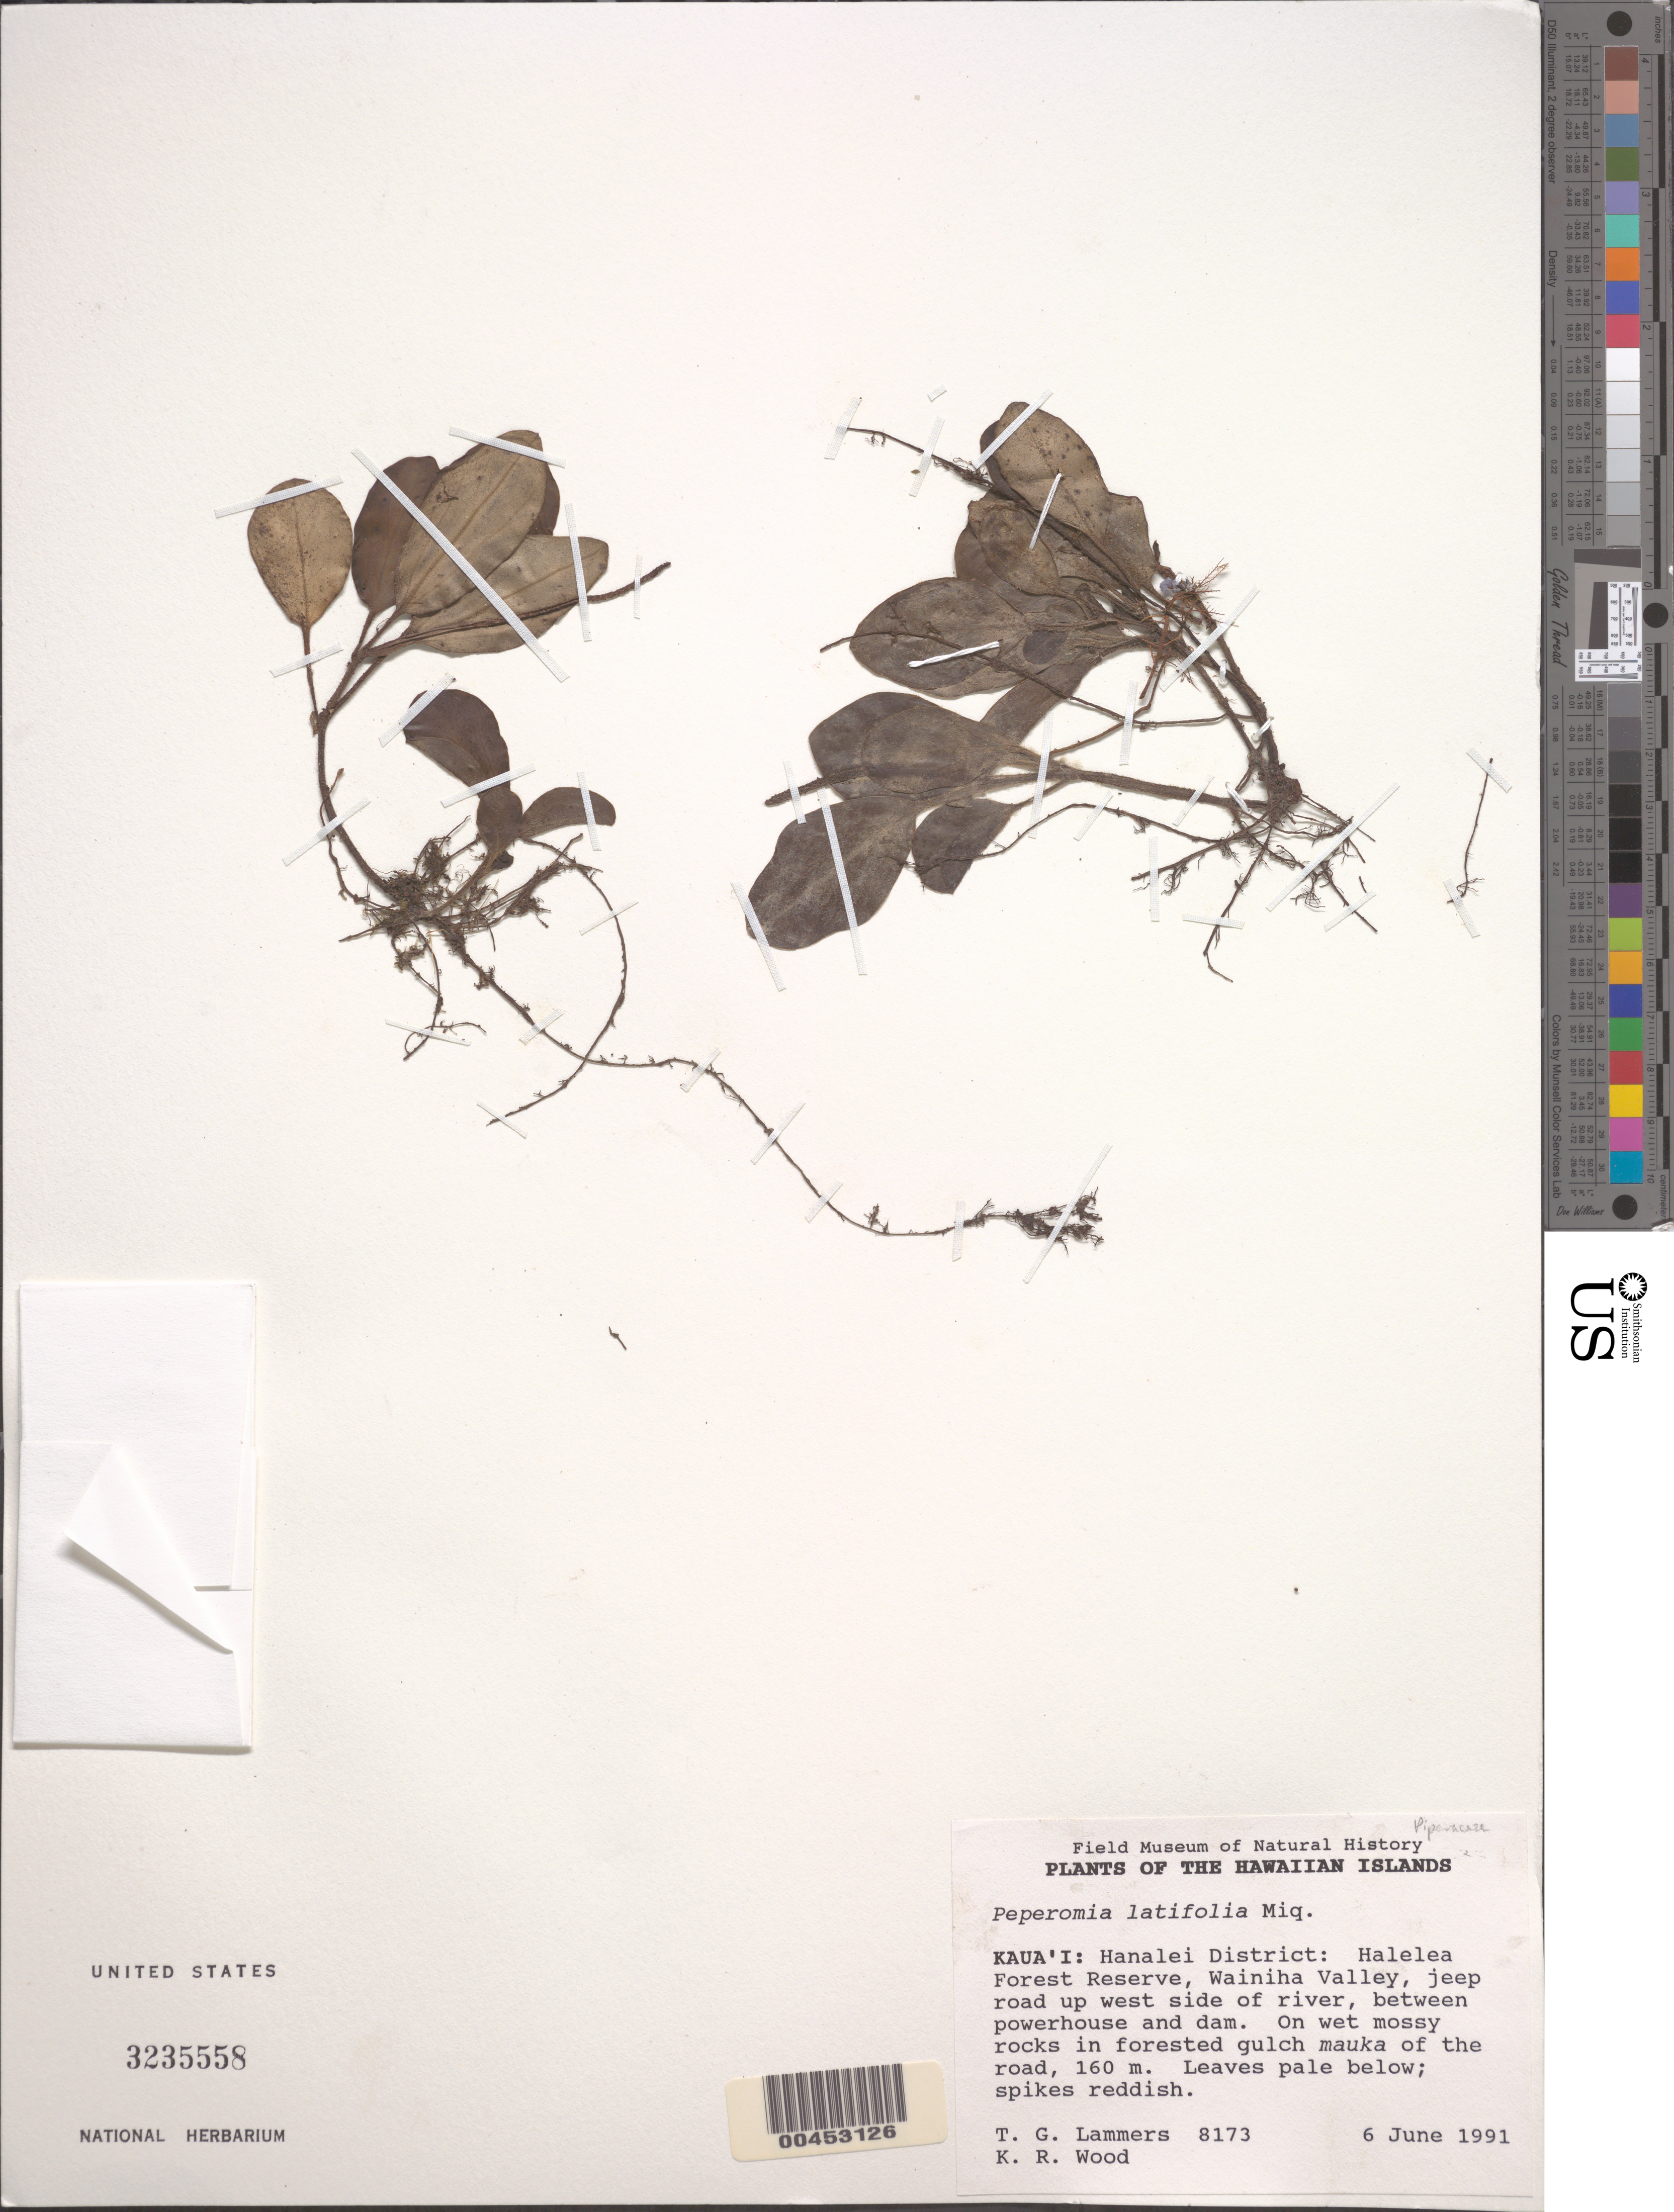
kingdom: Plantae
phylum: Tracheophyta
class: Magnoliopsida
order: Piperales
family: Piperaceae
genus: Peperomia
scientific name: Peperomia latifolia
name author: Miq.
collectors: T. G. Lammers & K. R. Wood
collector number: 8173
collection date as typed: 6 Jun 1991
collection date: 1991-06-06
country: United States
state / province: Hawaii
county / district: Kauai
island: Kaua'i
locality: Hanalei Dist: Halelea Forest Reserve, Wainiha Valley, jeep rd up W side of river, between powerhouse & dam, mauka of the rd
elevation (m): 160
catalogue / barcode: US 3235558